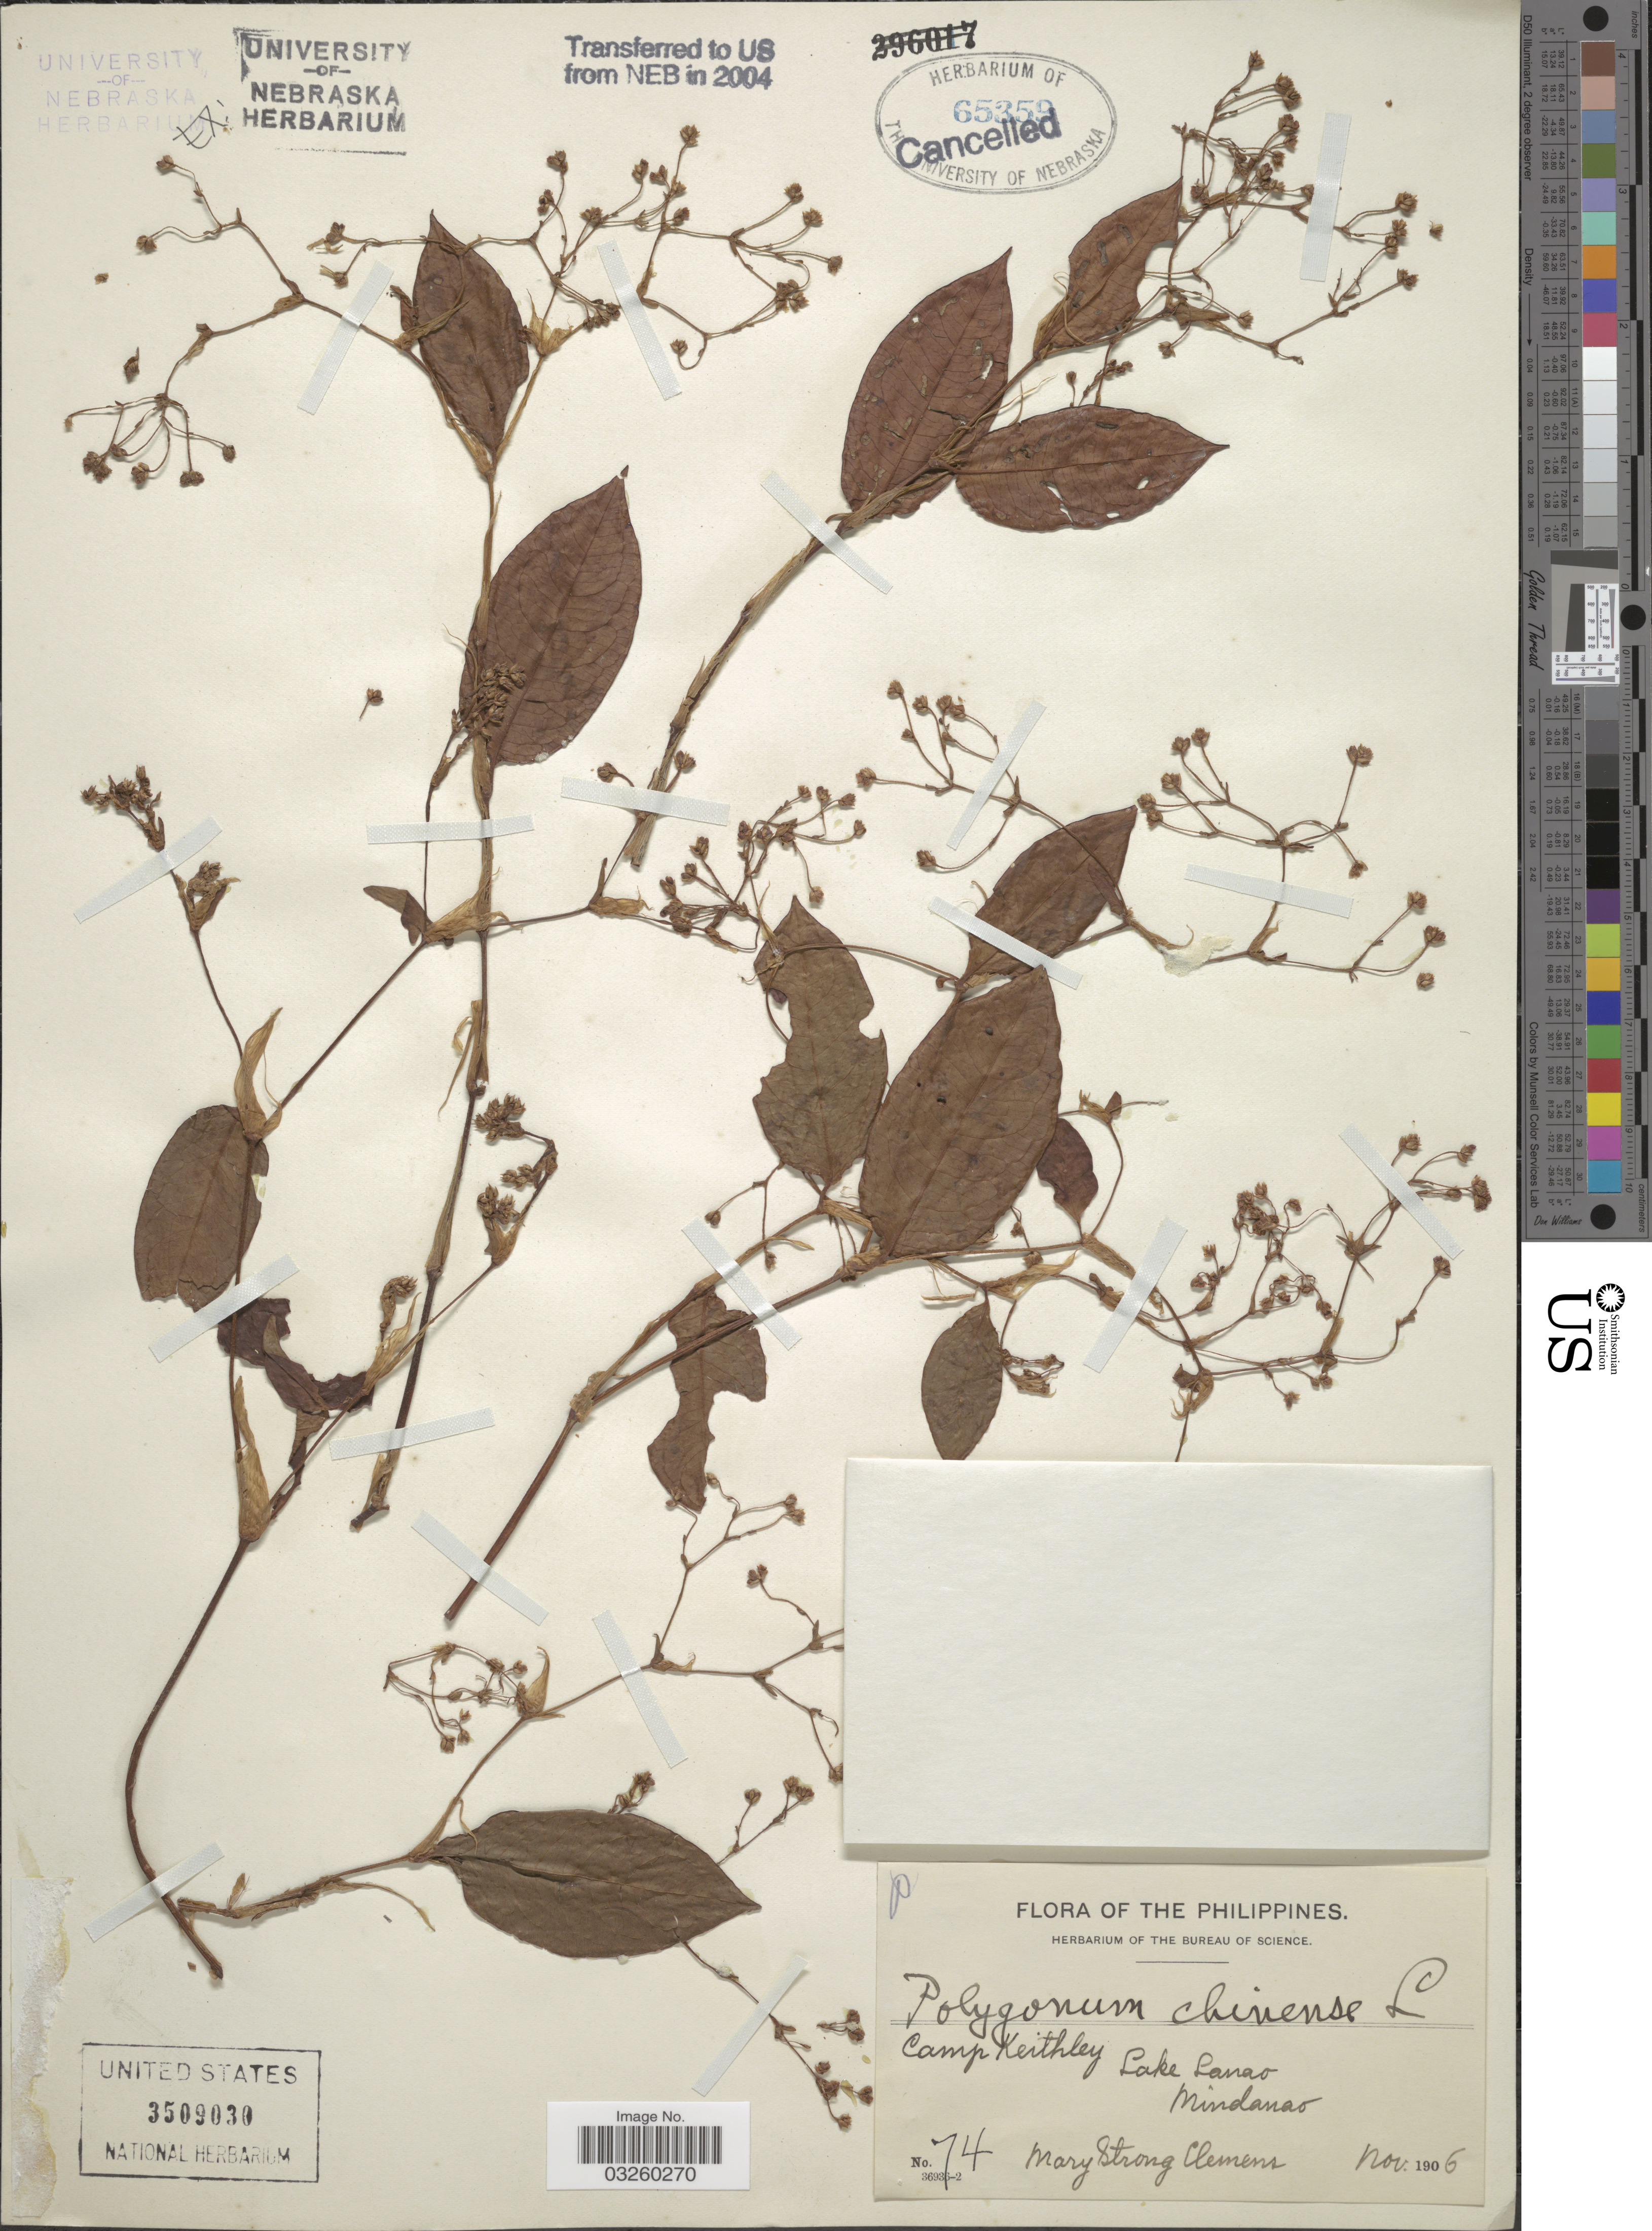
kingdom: Plantae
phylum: Tracheophyta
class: Magnoliopsida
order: Caryophyllales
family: Polygonaceae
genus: Polygonum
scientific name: Polygonum chinense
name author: L.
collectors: M. S. Clemens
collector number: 74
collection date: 1906-11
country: Philippines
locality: Camp Keithley. Lake Lanao. Mindanao.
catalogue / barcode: US 3509030